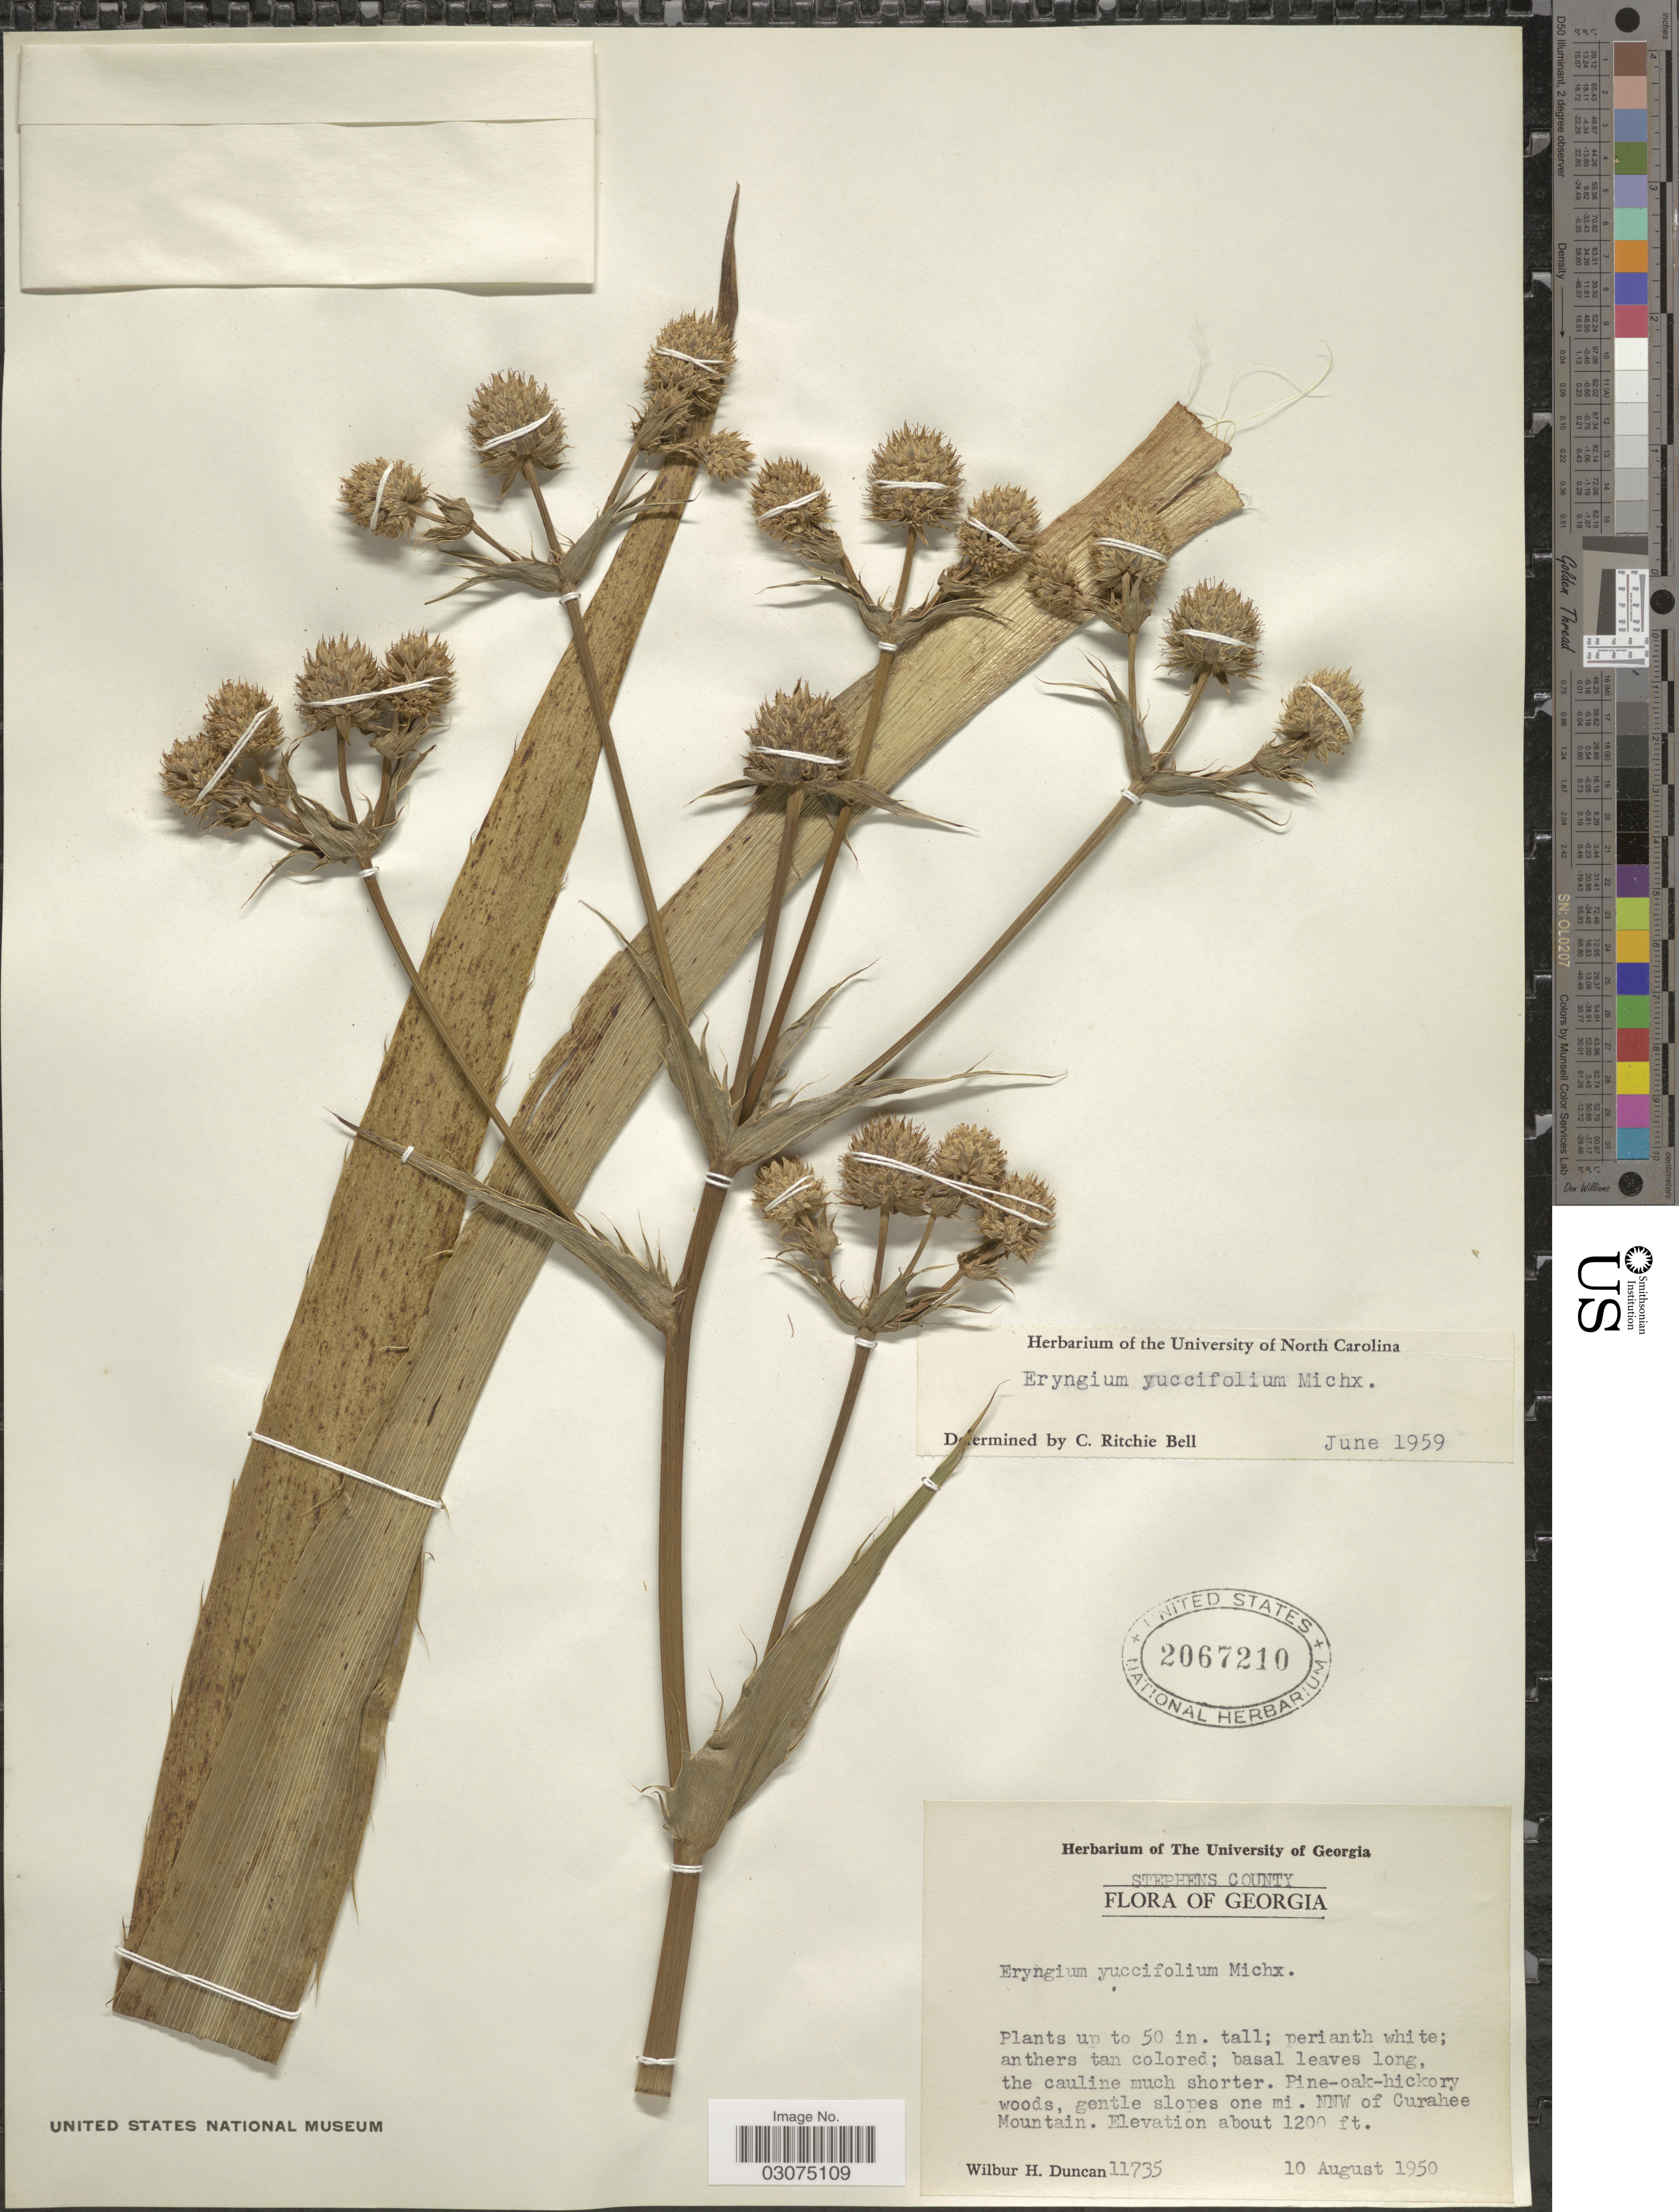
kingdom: Plantae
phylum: Tracheophyta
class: Magnoliopsida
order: Apiales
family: Apiaceae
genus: Eryngium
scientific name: Eryngium yuccifolium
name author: Michx.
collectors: W. H. Duncan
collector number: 11735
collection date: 1950-08-10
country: United States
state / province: Georgia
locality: Stephens County. gently slopes one mi. NNW of Curahee Mountain.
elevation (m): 366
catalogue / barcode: US 2067210